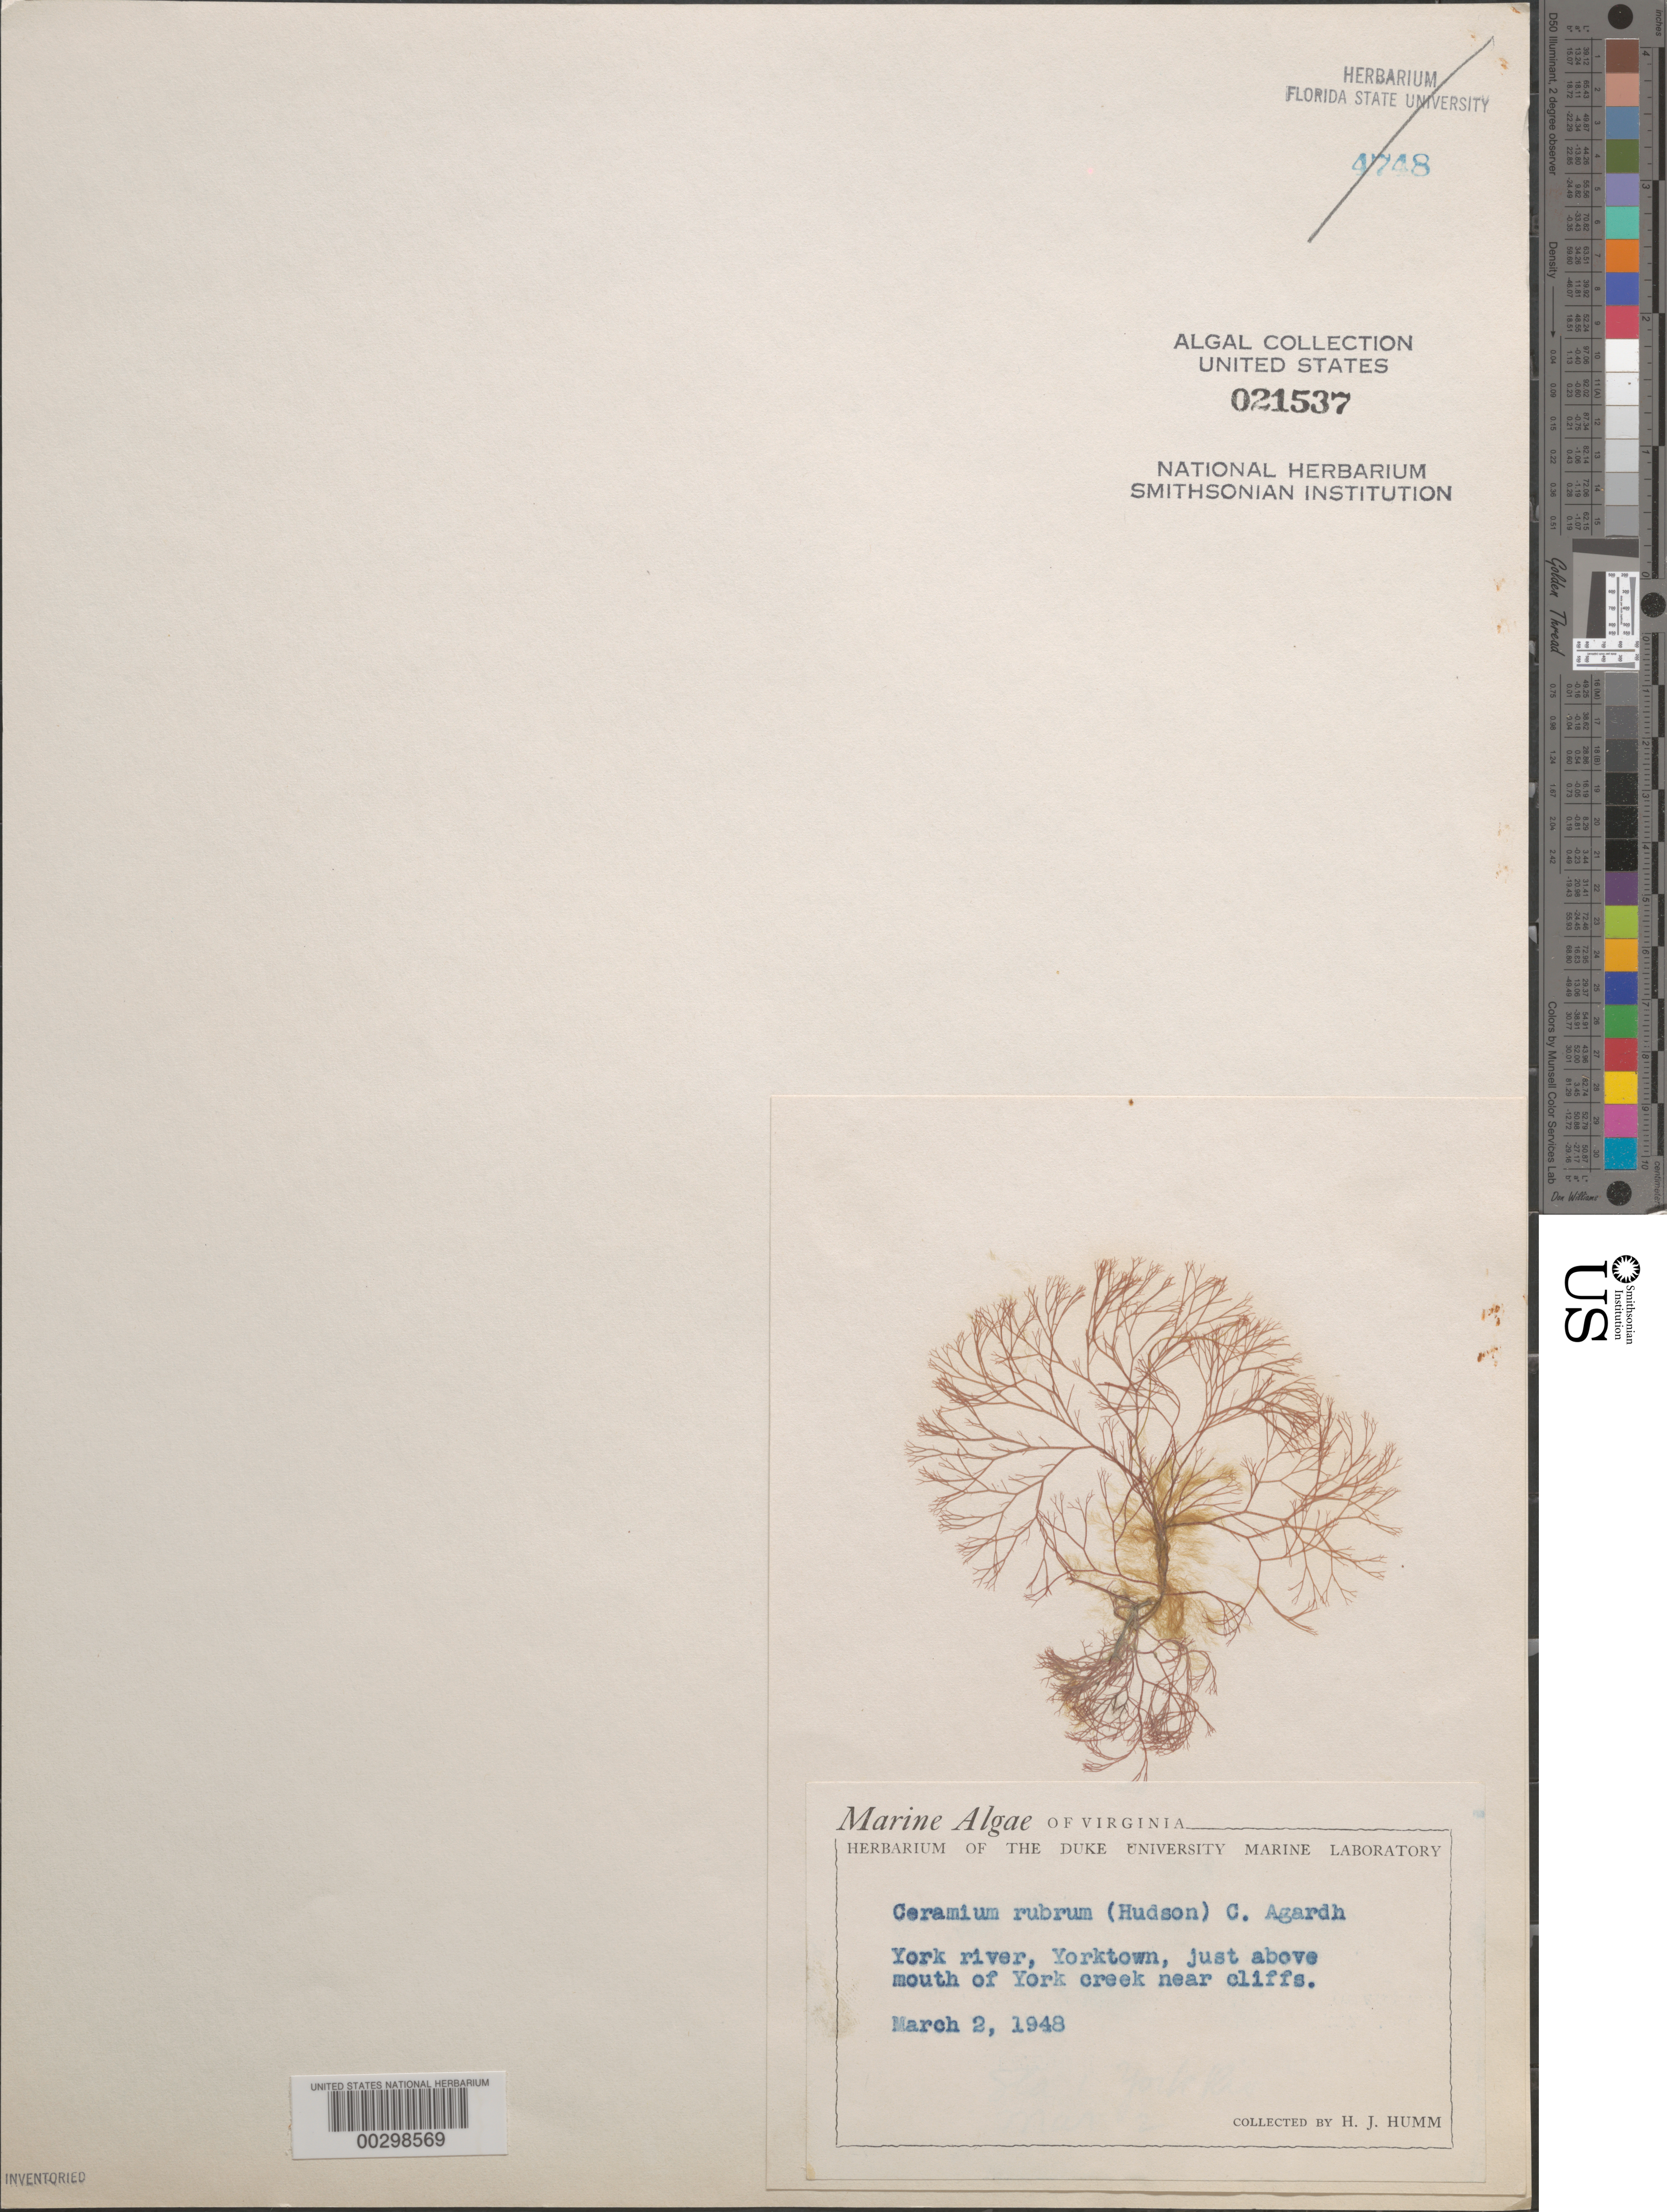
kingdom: Plantae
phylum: Rhodophyta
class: Florideophyceae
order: Ceramiales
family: Ceramiaceae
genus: Ceramium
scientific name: Ceramium rubrum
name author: C. Agardh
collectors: H. J. Humm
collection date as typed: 02 Mar 1948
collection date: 1948-03-02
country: United States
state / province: Virginia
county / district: York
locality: York River, Yorktown, just above York Creek mouth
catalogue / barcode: US 21537